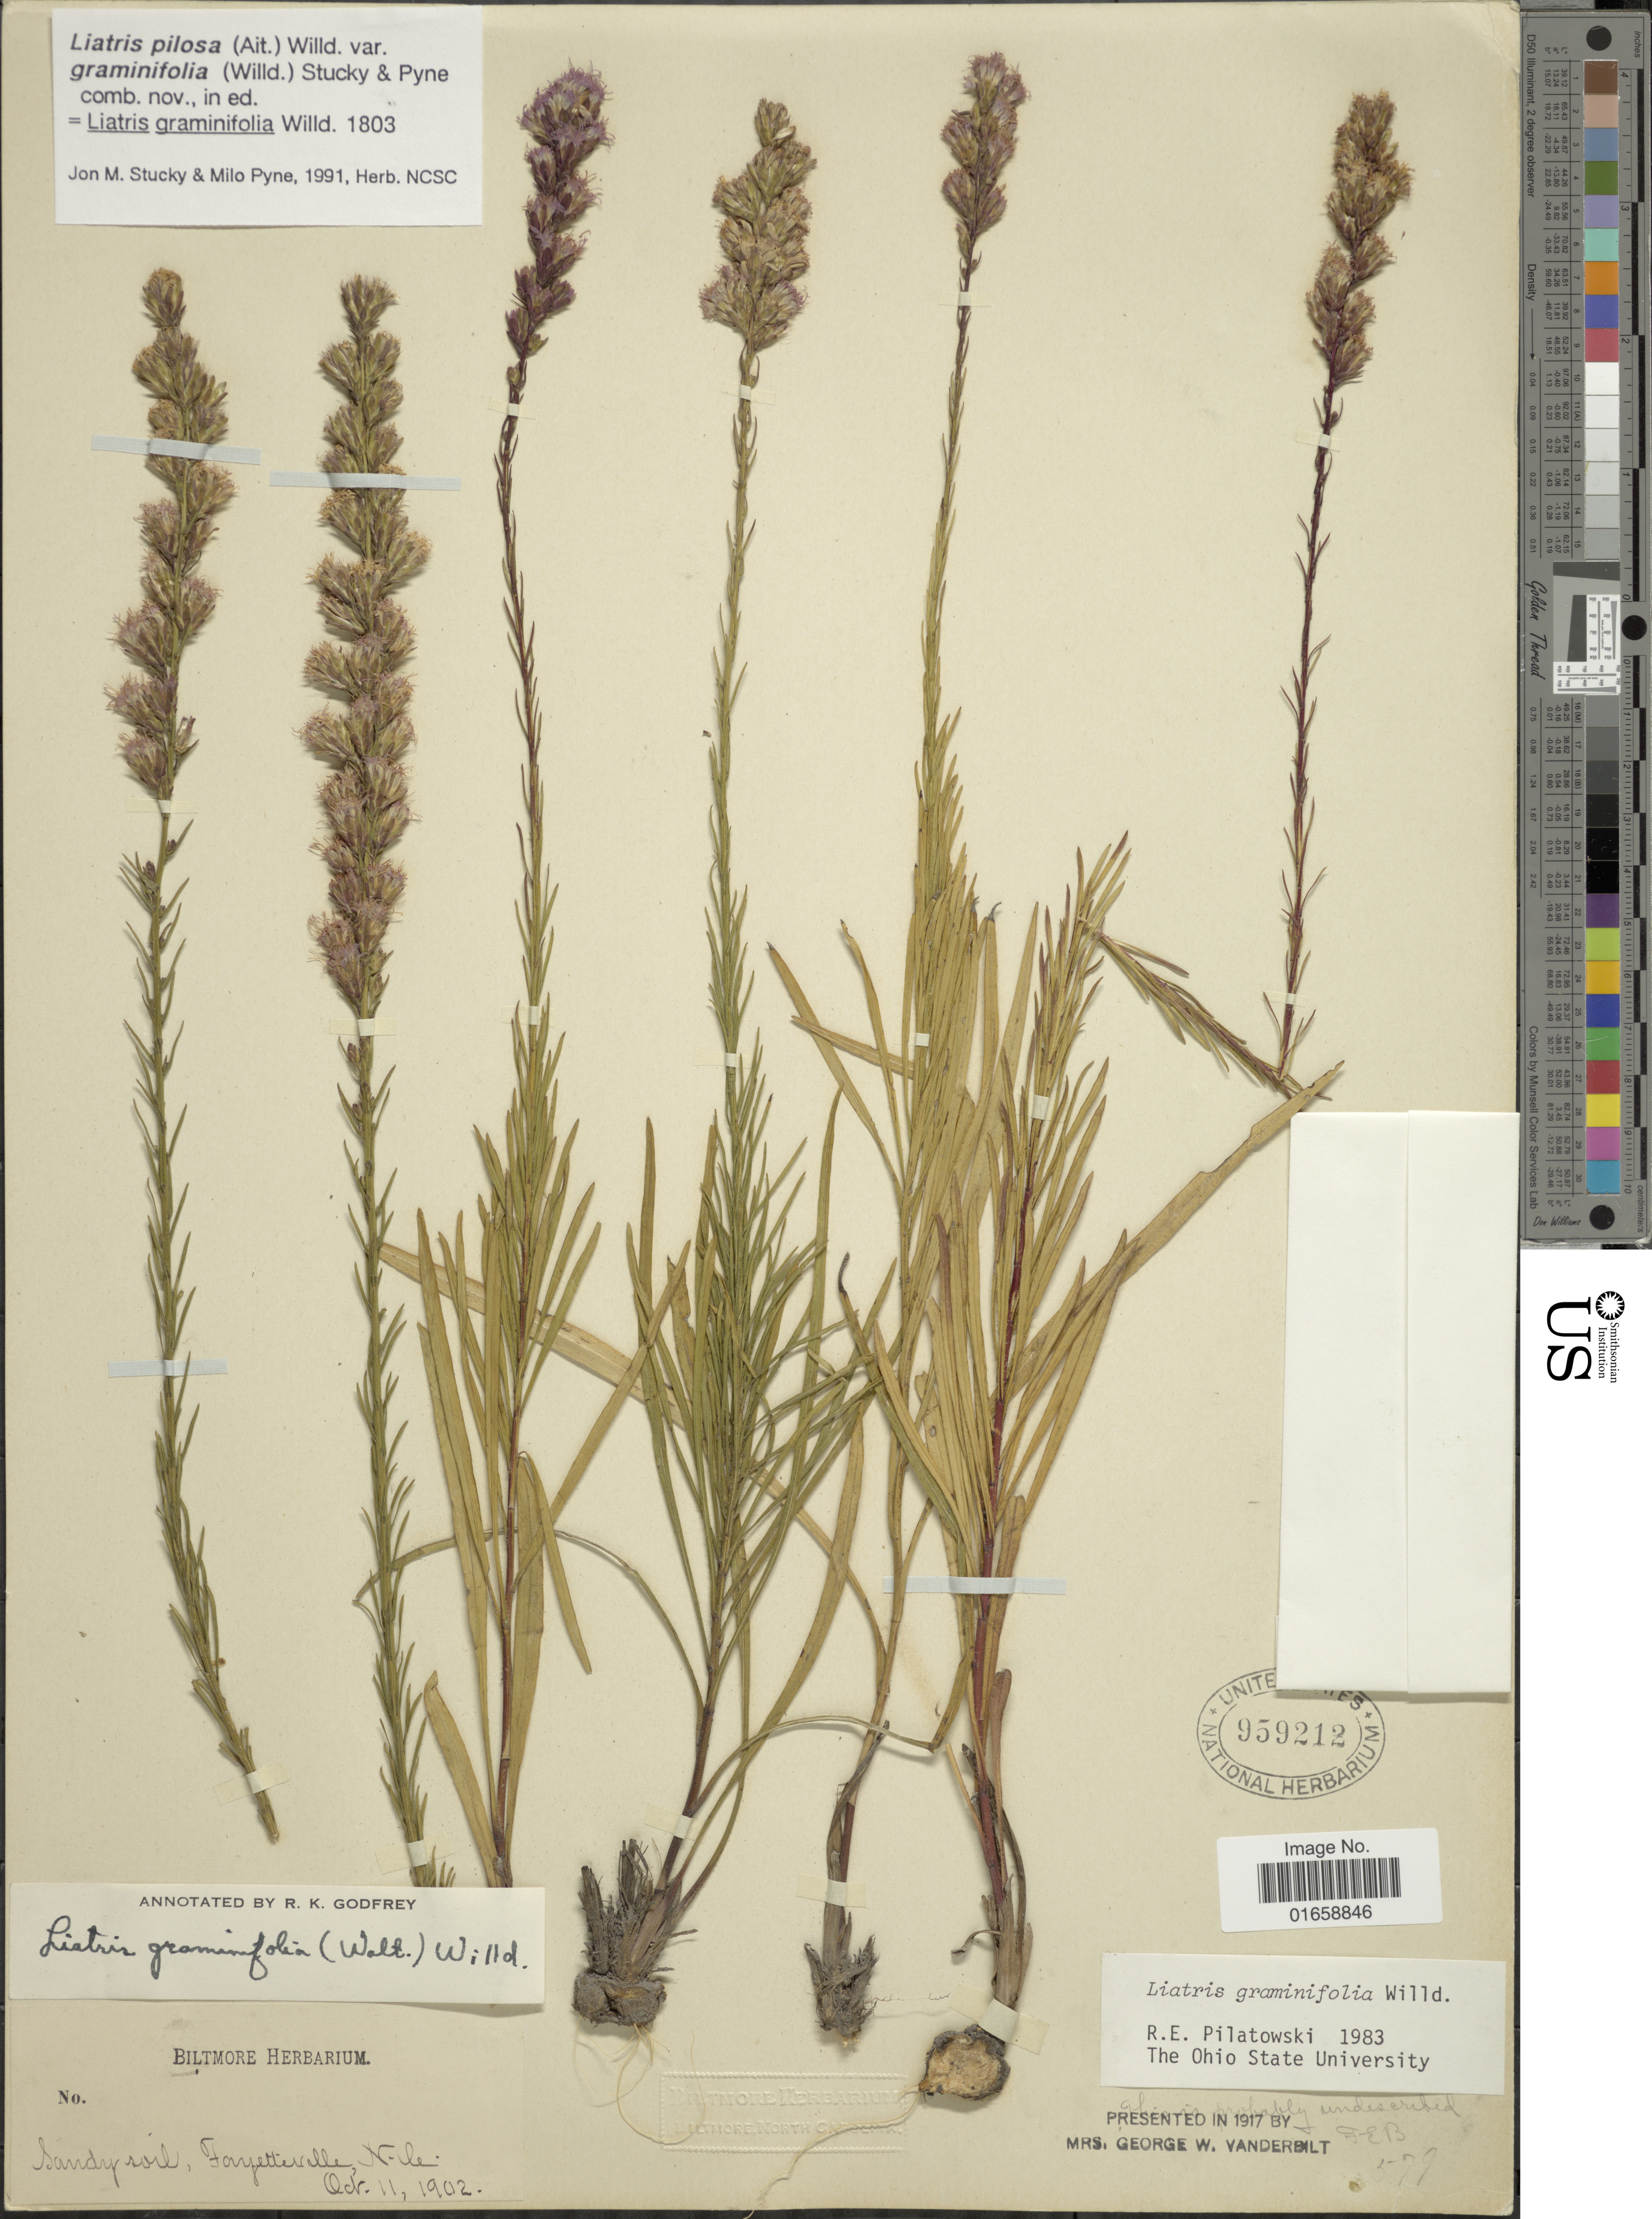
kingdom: Plantae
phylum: Tracheophyta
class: Magnoliopsida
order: Asterales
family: Asteraceae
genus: Liatris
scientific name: Liatris pilosa var. graminifolia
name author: Willd.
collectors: ex herb. Biltmore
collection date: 1902-10-11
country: United States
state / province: North Carolina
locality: Sandy soil, Faryetteville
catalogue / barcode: US 959212